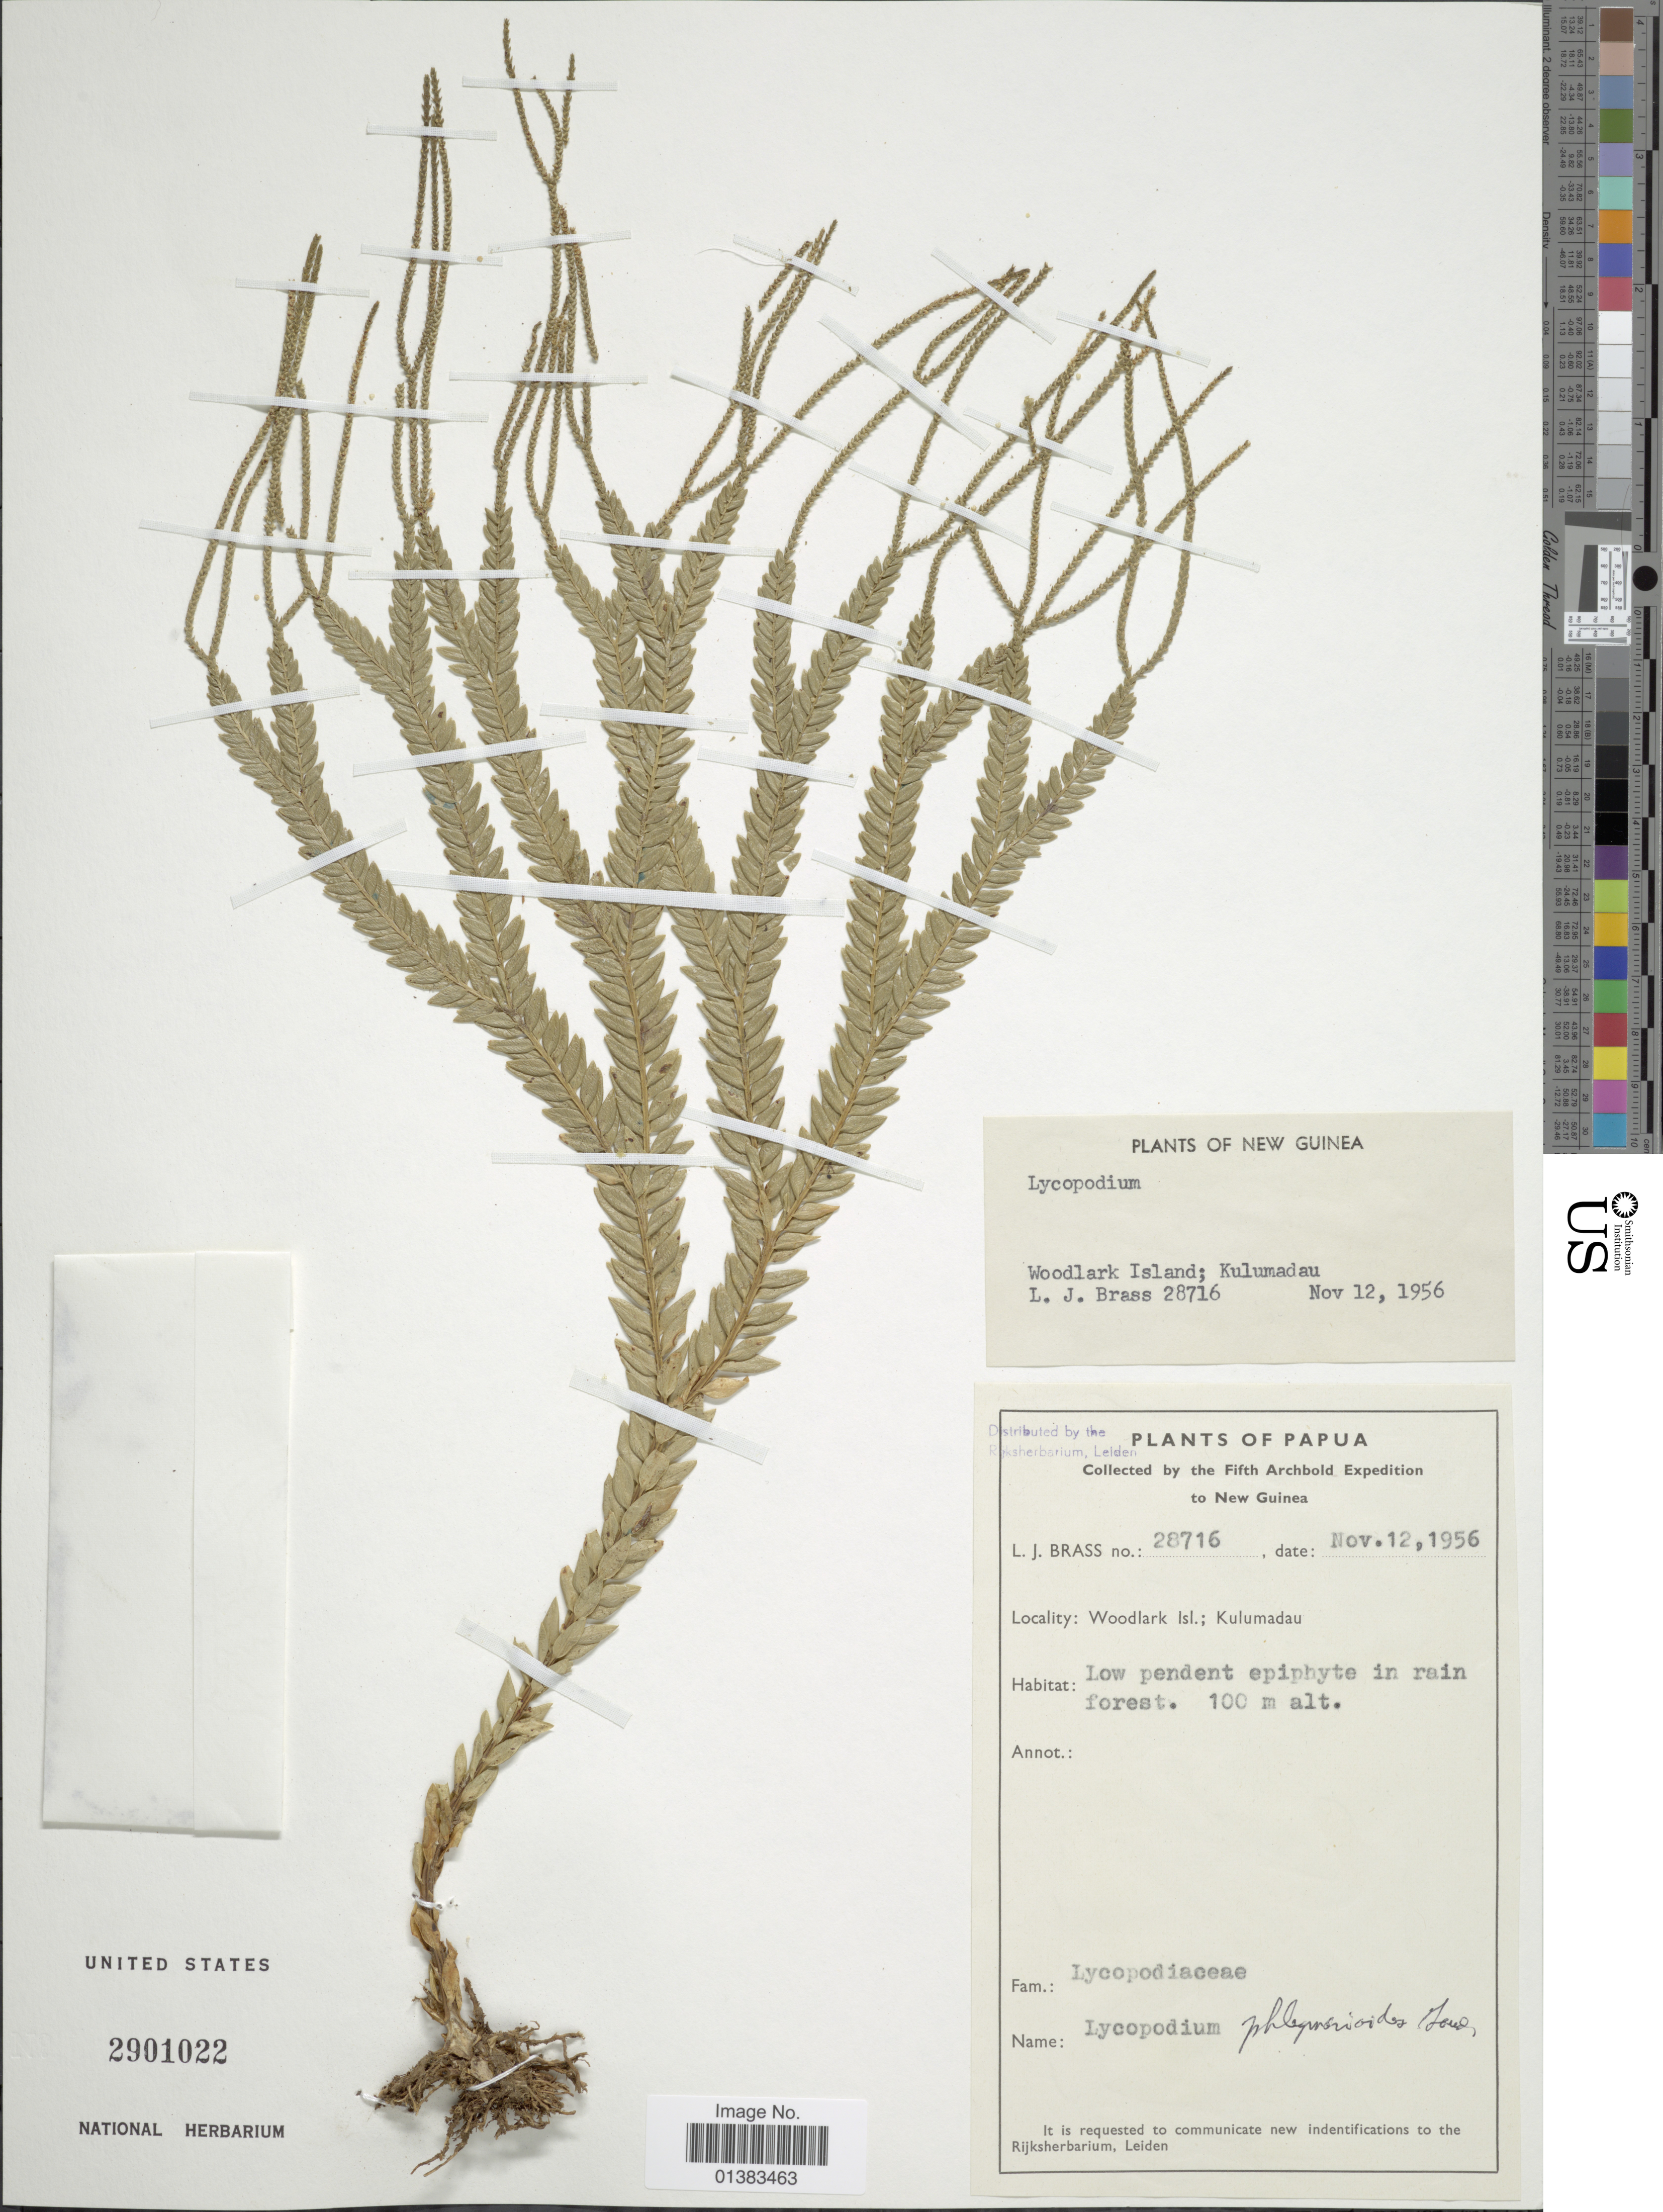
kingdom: Plantae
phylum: Tracheophyta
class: Lycopodiopsida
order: Lycopodiales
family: Lycopodiaceae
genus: Phlegmariurus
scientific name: Phlegmariurus phlegmarioides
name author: (Gaudich.) A. R. Field & Bostock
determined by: Field, A. R.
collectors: L. J. Brass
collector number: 28716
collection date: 1956-11-12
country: Papua New Guinea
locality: Woodlark Isl.; Kulumadau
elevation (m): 100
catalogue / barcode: US 2901022